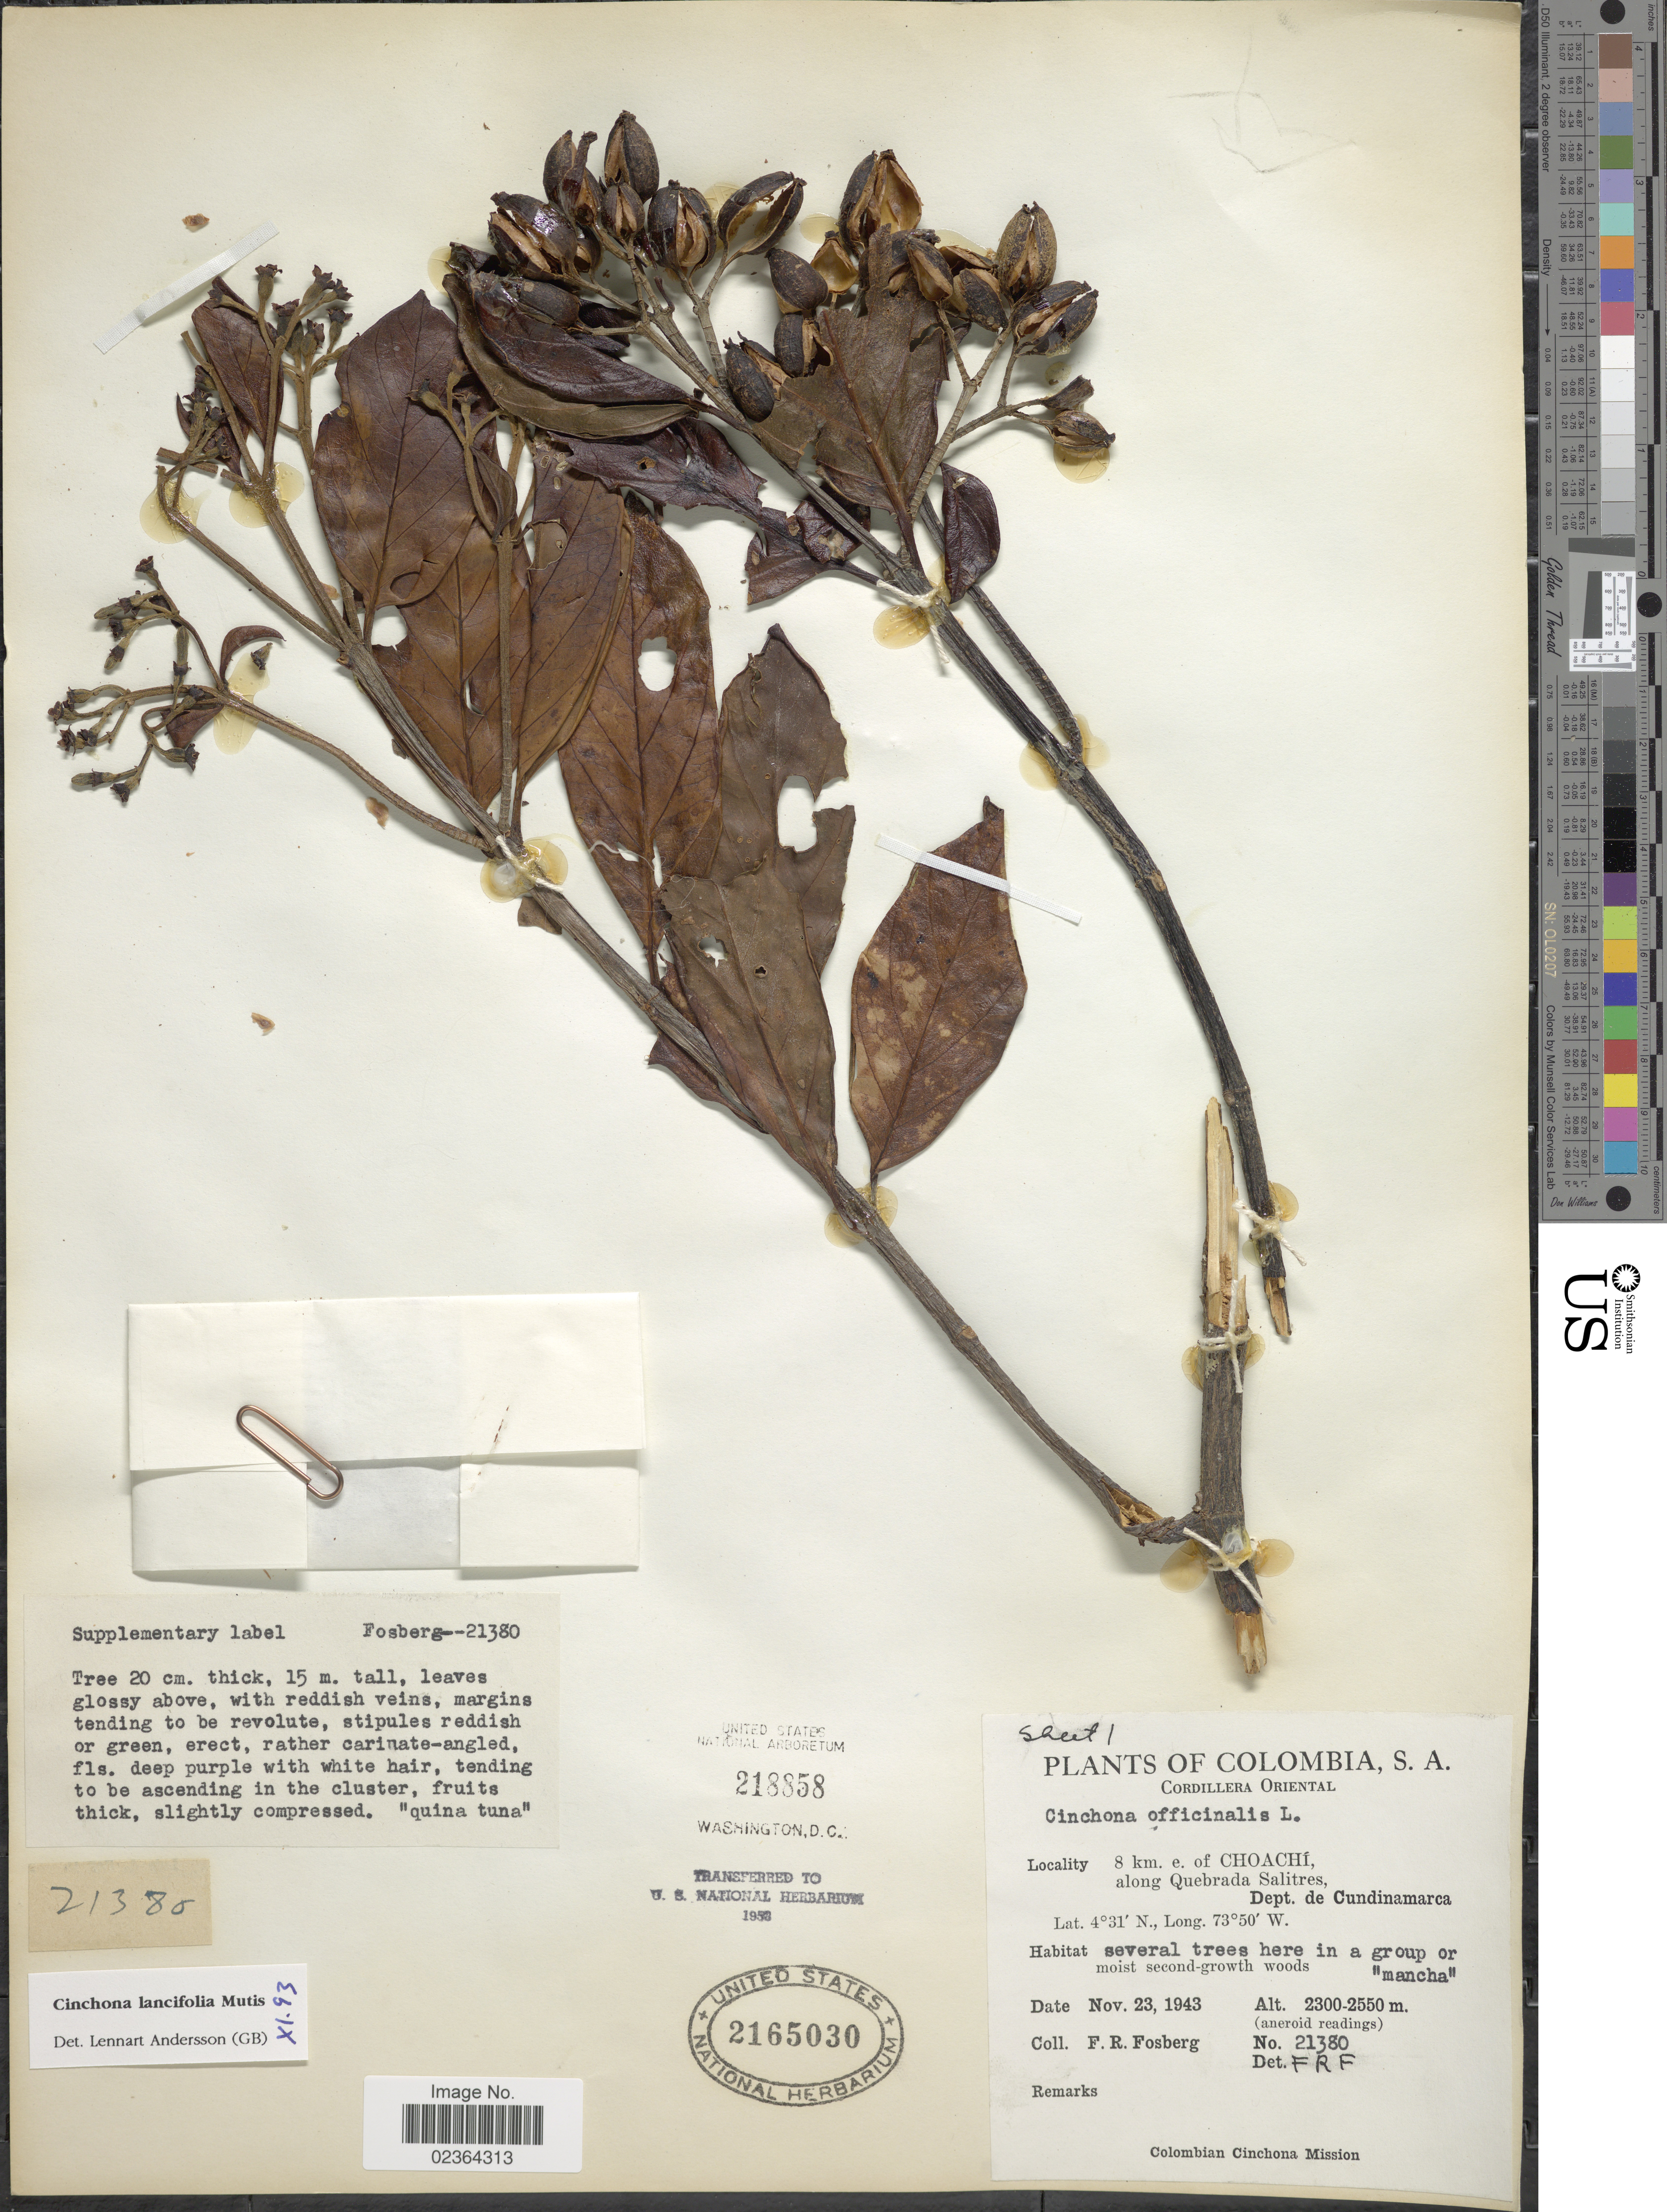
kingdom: Plantae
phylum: Tracheophyta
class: Magnoliopsida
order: Gentianales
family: Rubiaceae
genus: Cinchona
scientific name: Cinchona lancifolia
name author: Mutis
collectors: F. R. Fosberg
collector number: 21380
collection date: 1943-11-23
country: Colombia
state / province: Cundinamarca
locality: Cordillera Oriental, 8 km. e. of Choachi, along Quebrada Salitres, Dept. de Cundinamarca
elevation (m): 2300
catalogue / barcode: US 2165030